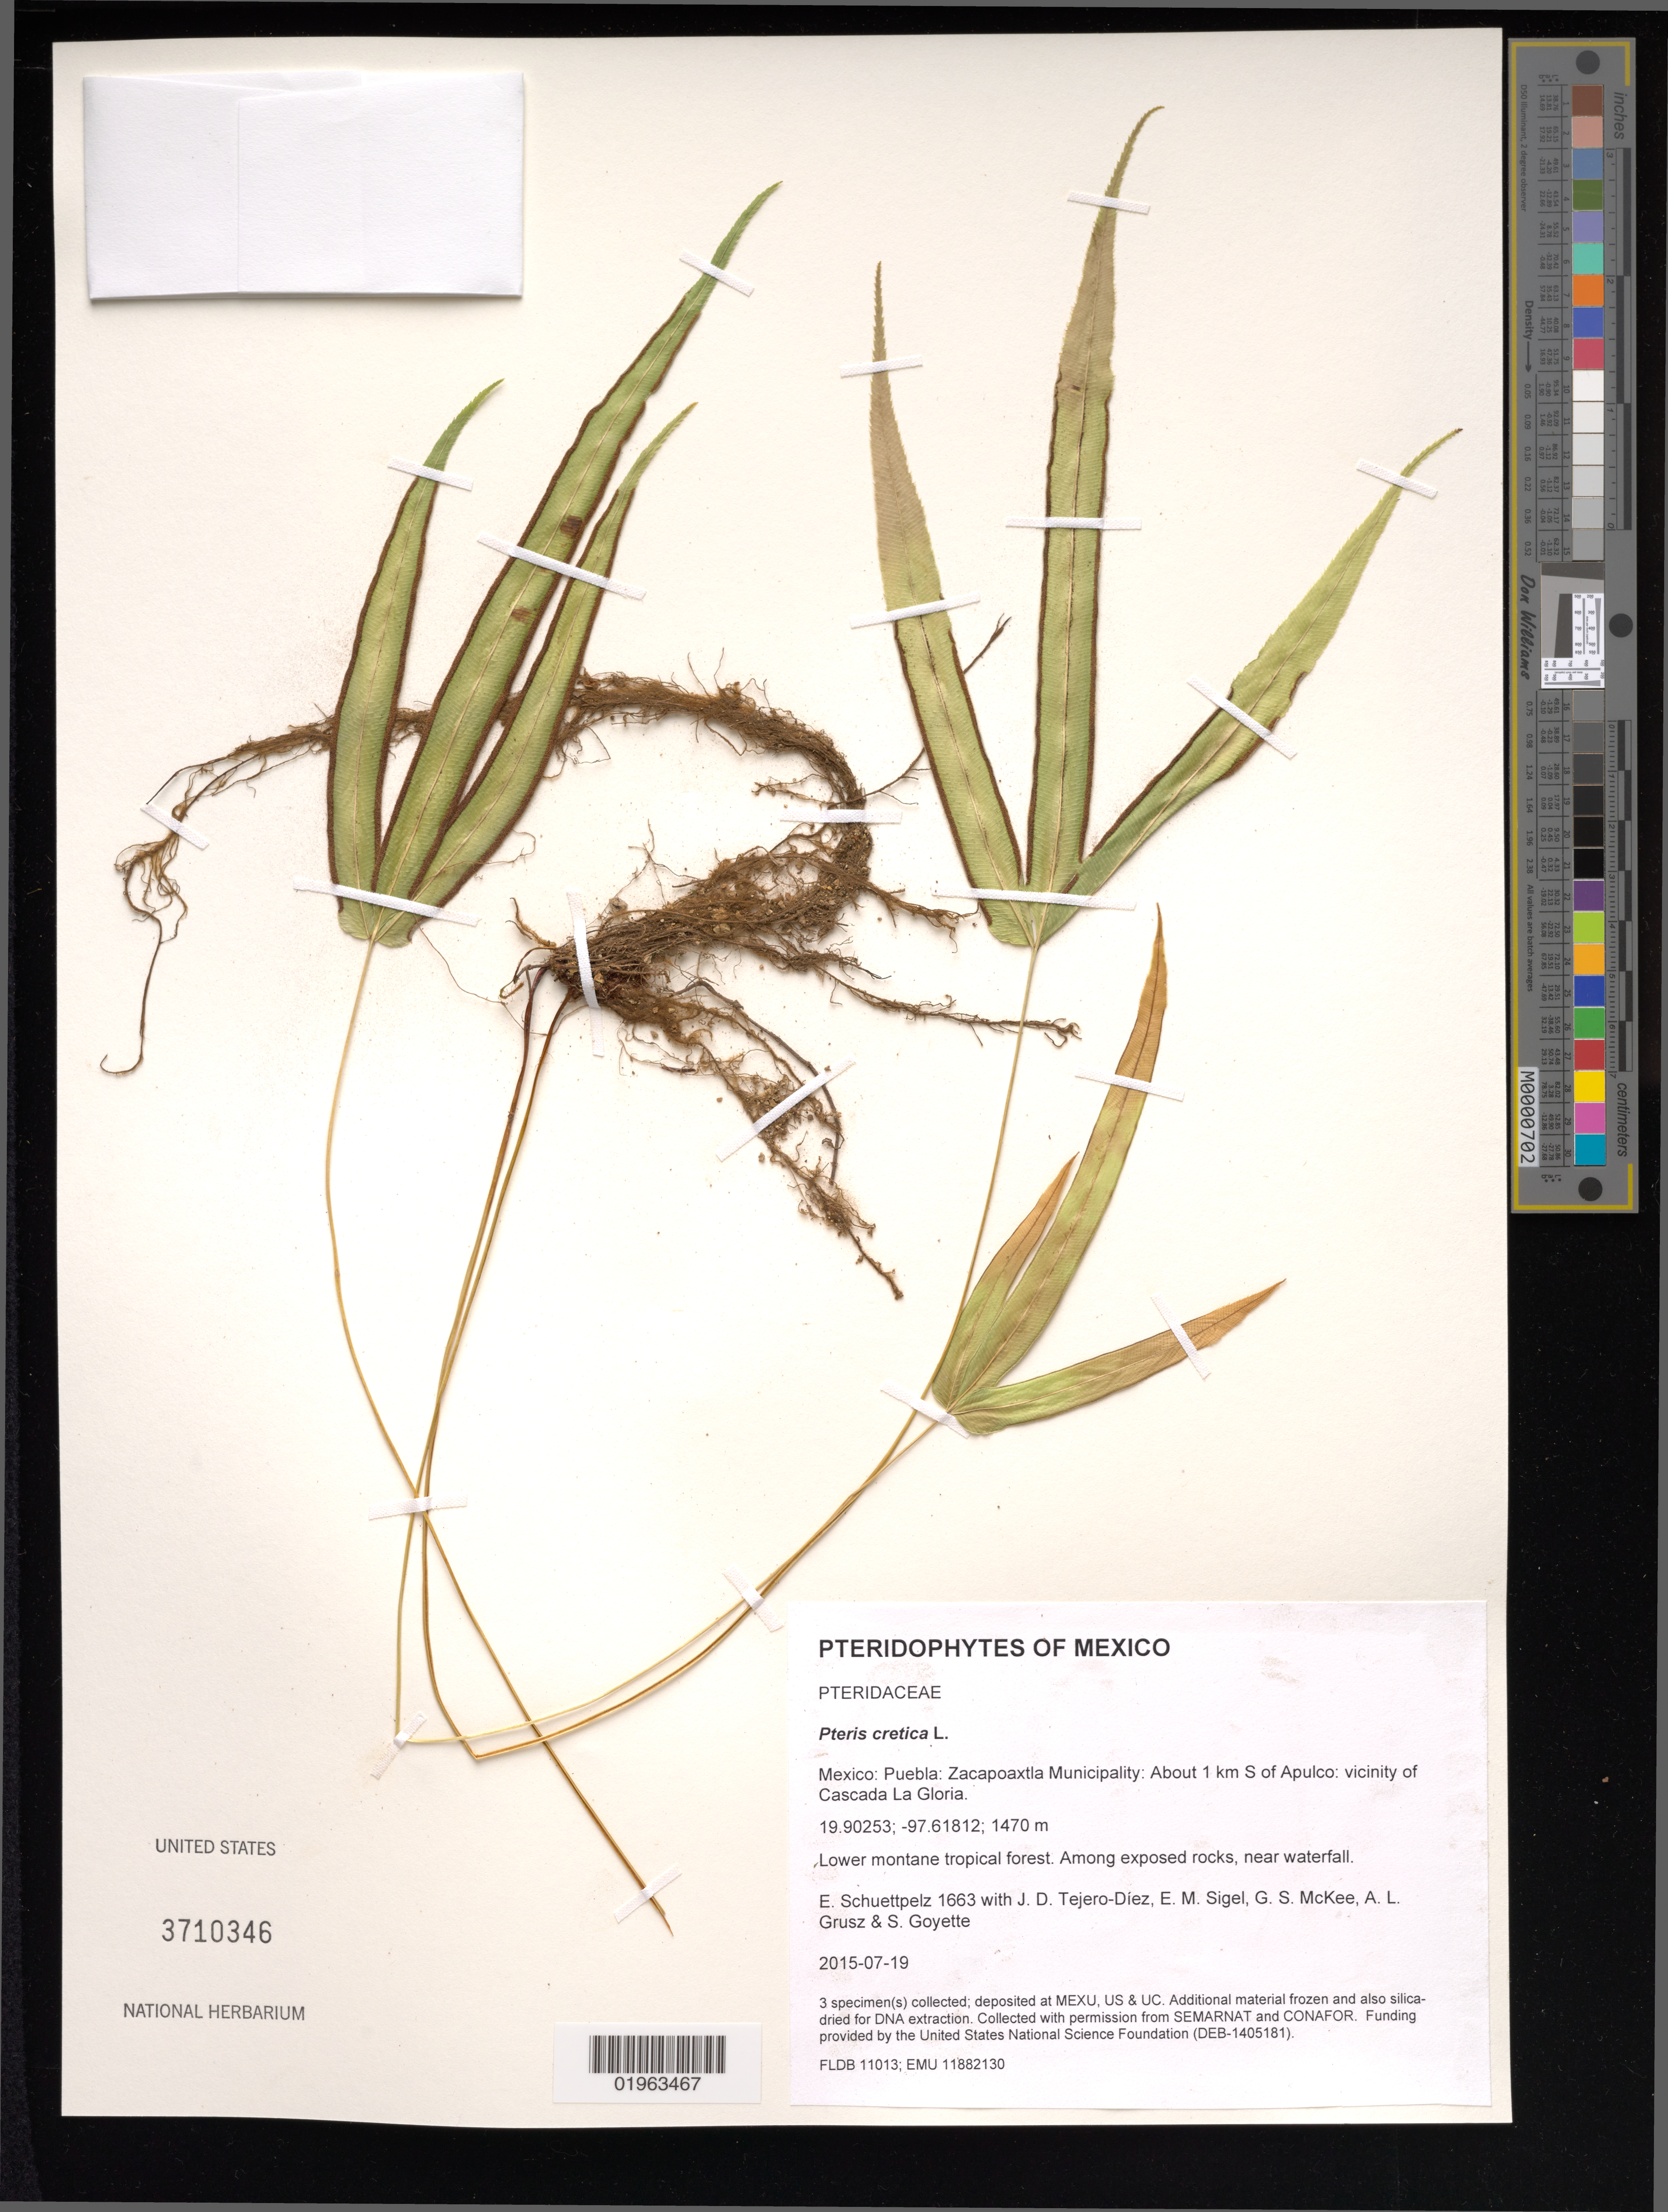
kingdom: Plantae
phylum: Tracheophyta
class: Polypodiopsida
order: Polypodiales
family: Pteridaceae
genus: Pteris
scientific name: Pteris cretica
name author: L.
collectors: E. Schuettpelz, D. Tejero-Díez, E. M. Sigel, G. S. McKee & A. Grusz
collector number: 1663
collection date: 2015-07-19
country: Mexico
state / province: Puebla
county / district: Zacapoaxtla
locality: About 1 km S of Apulco: vicinity of Cascada La Gloria.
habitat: Lower montane tropical forest.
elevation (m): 1470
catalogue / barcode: US 3710346